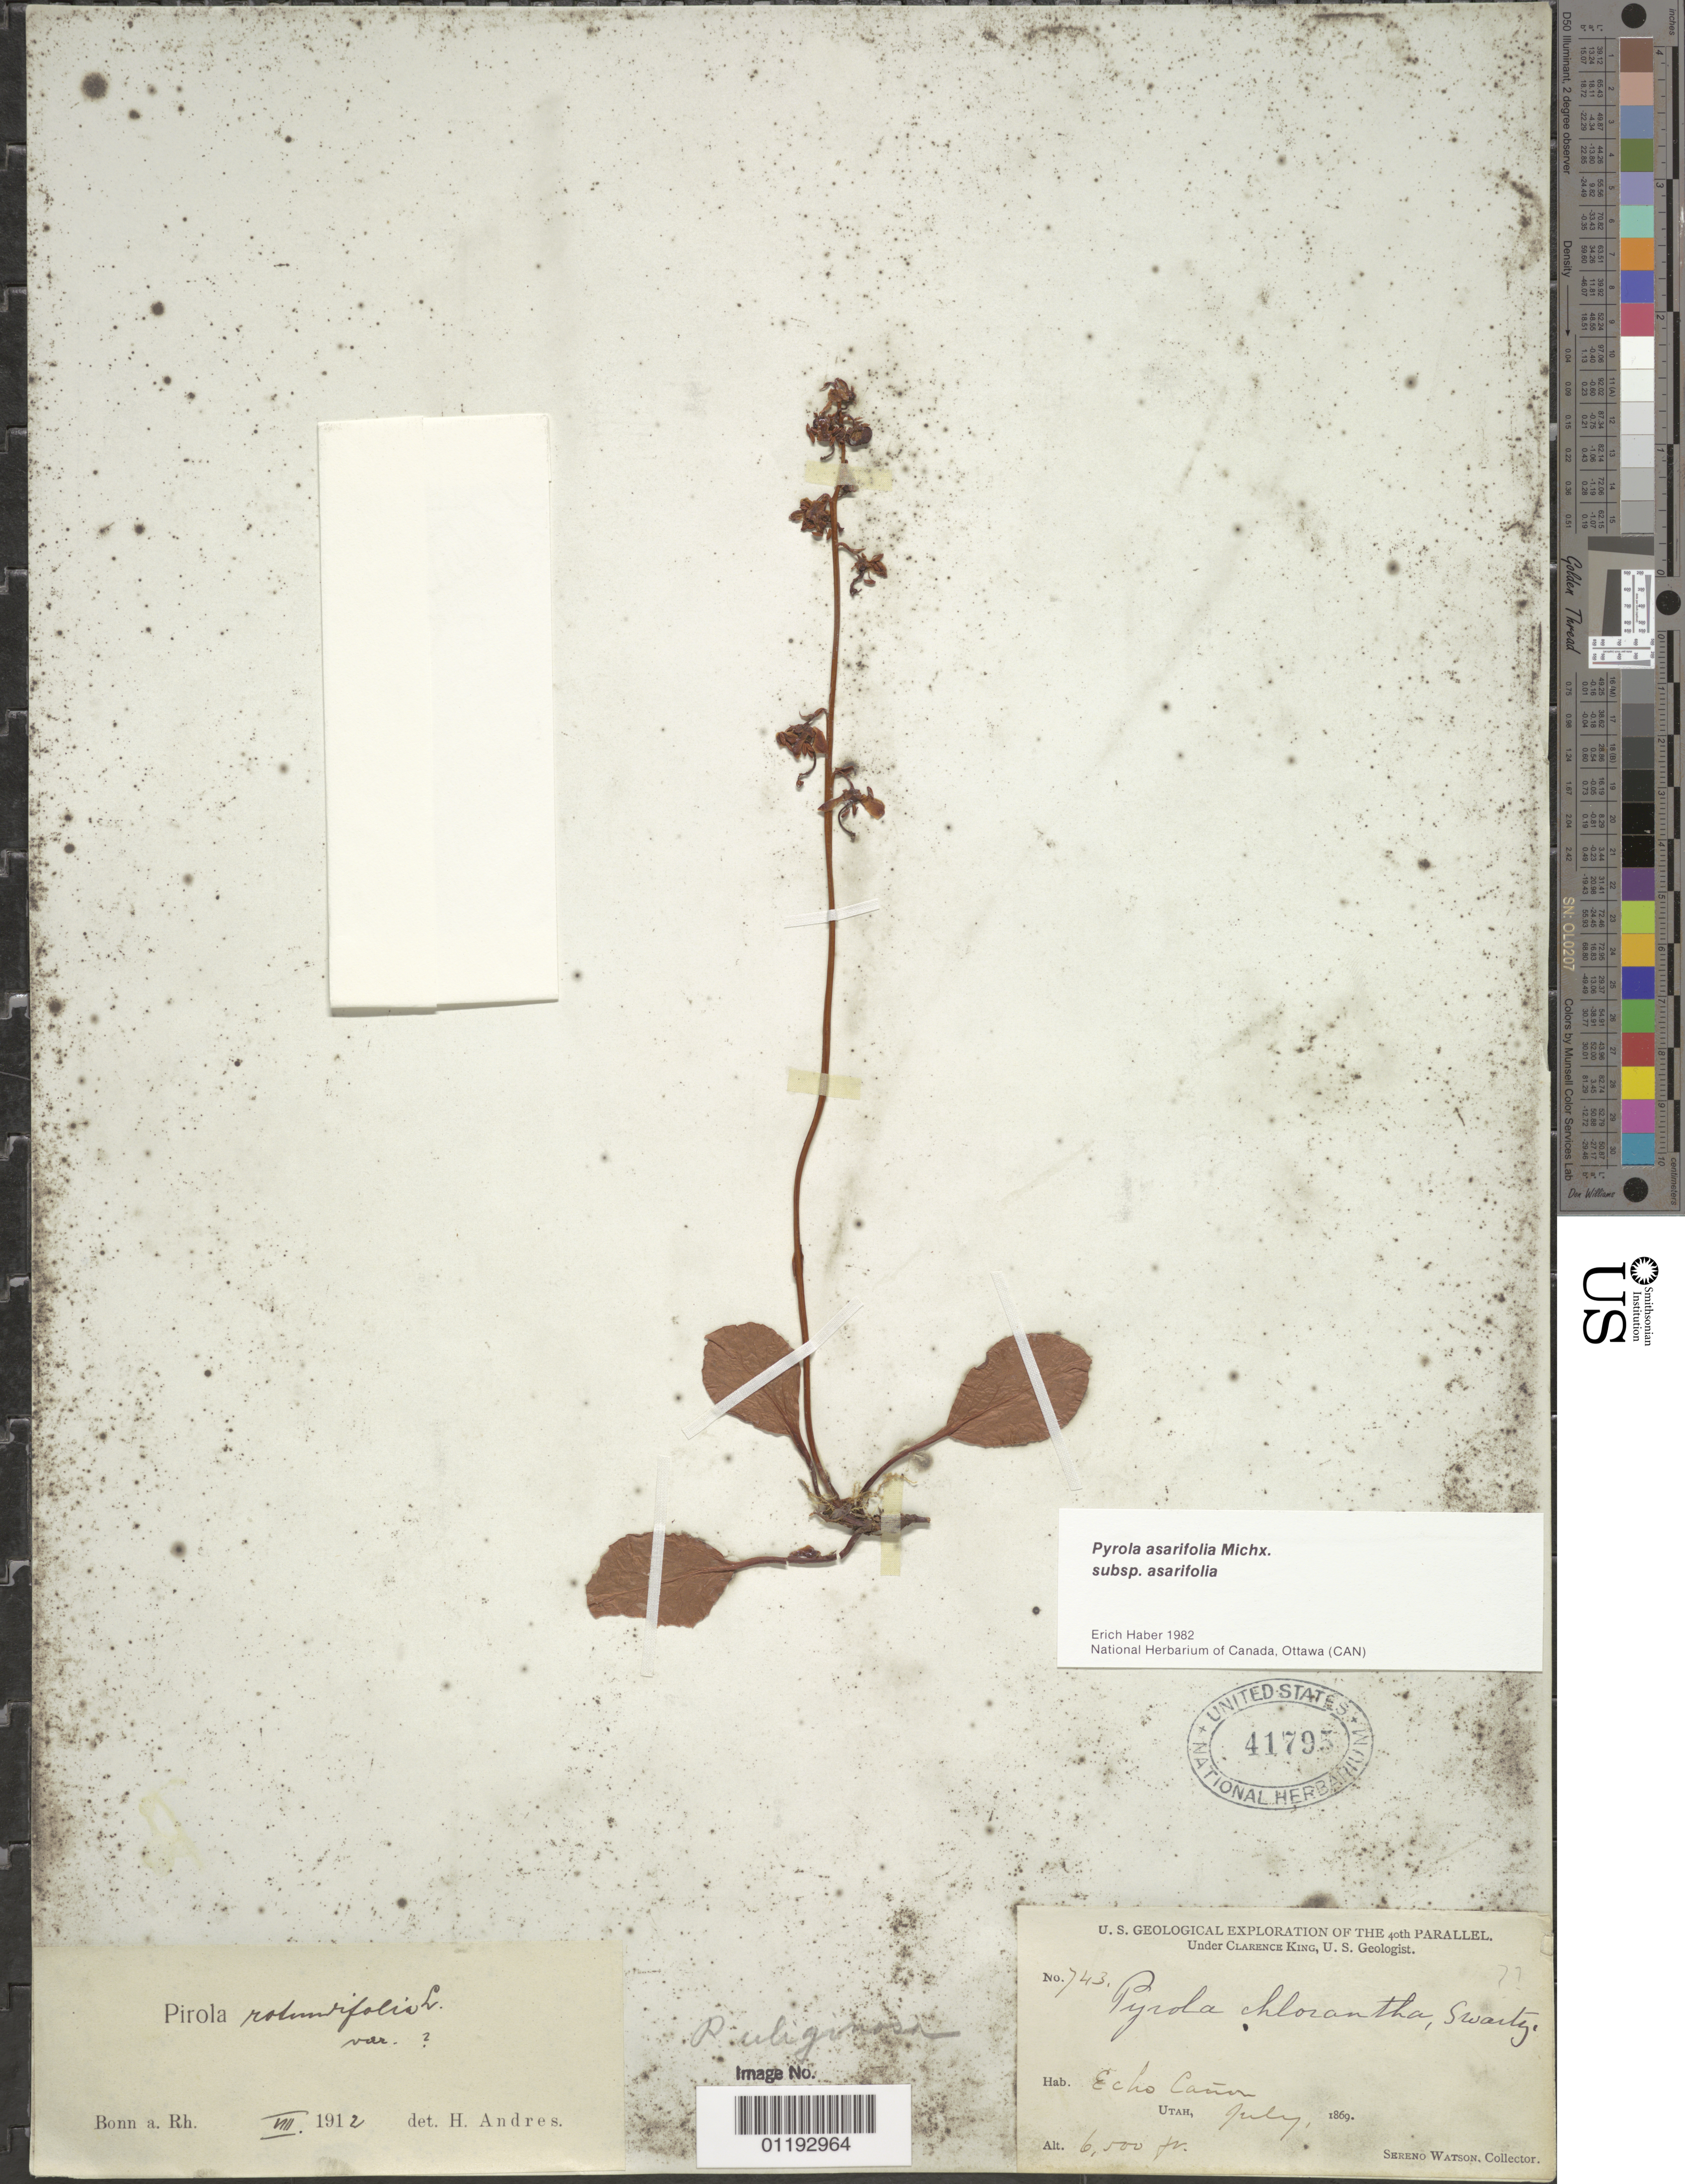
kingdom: Plantae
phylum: Tracheophyta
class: Magnoliopsida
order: Ericales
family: Ericaceae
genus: Pyrola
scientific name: Pyrola asarifolia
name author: Michx.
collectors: S. Watson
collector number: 743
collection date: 1869-07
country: United States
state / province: Utah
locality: Echo Canyon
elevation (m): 1981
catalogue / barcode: US 41975